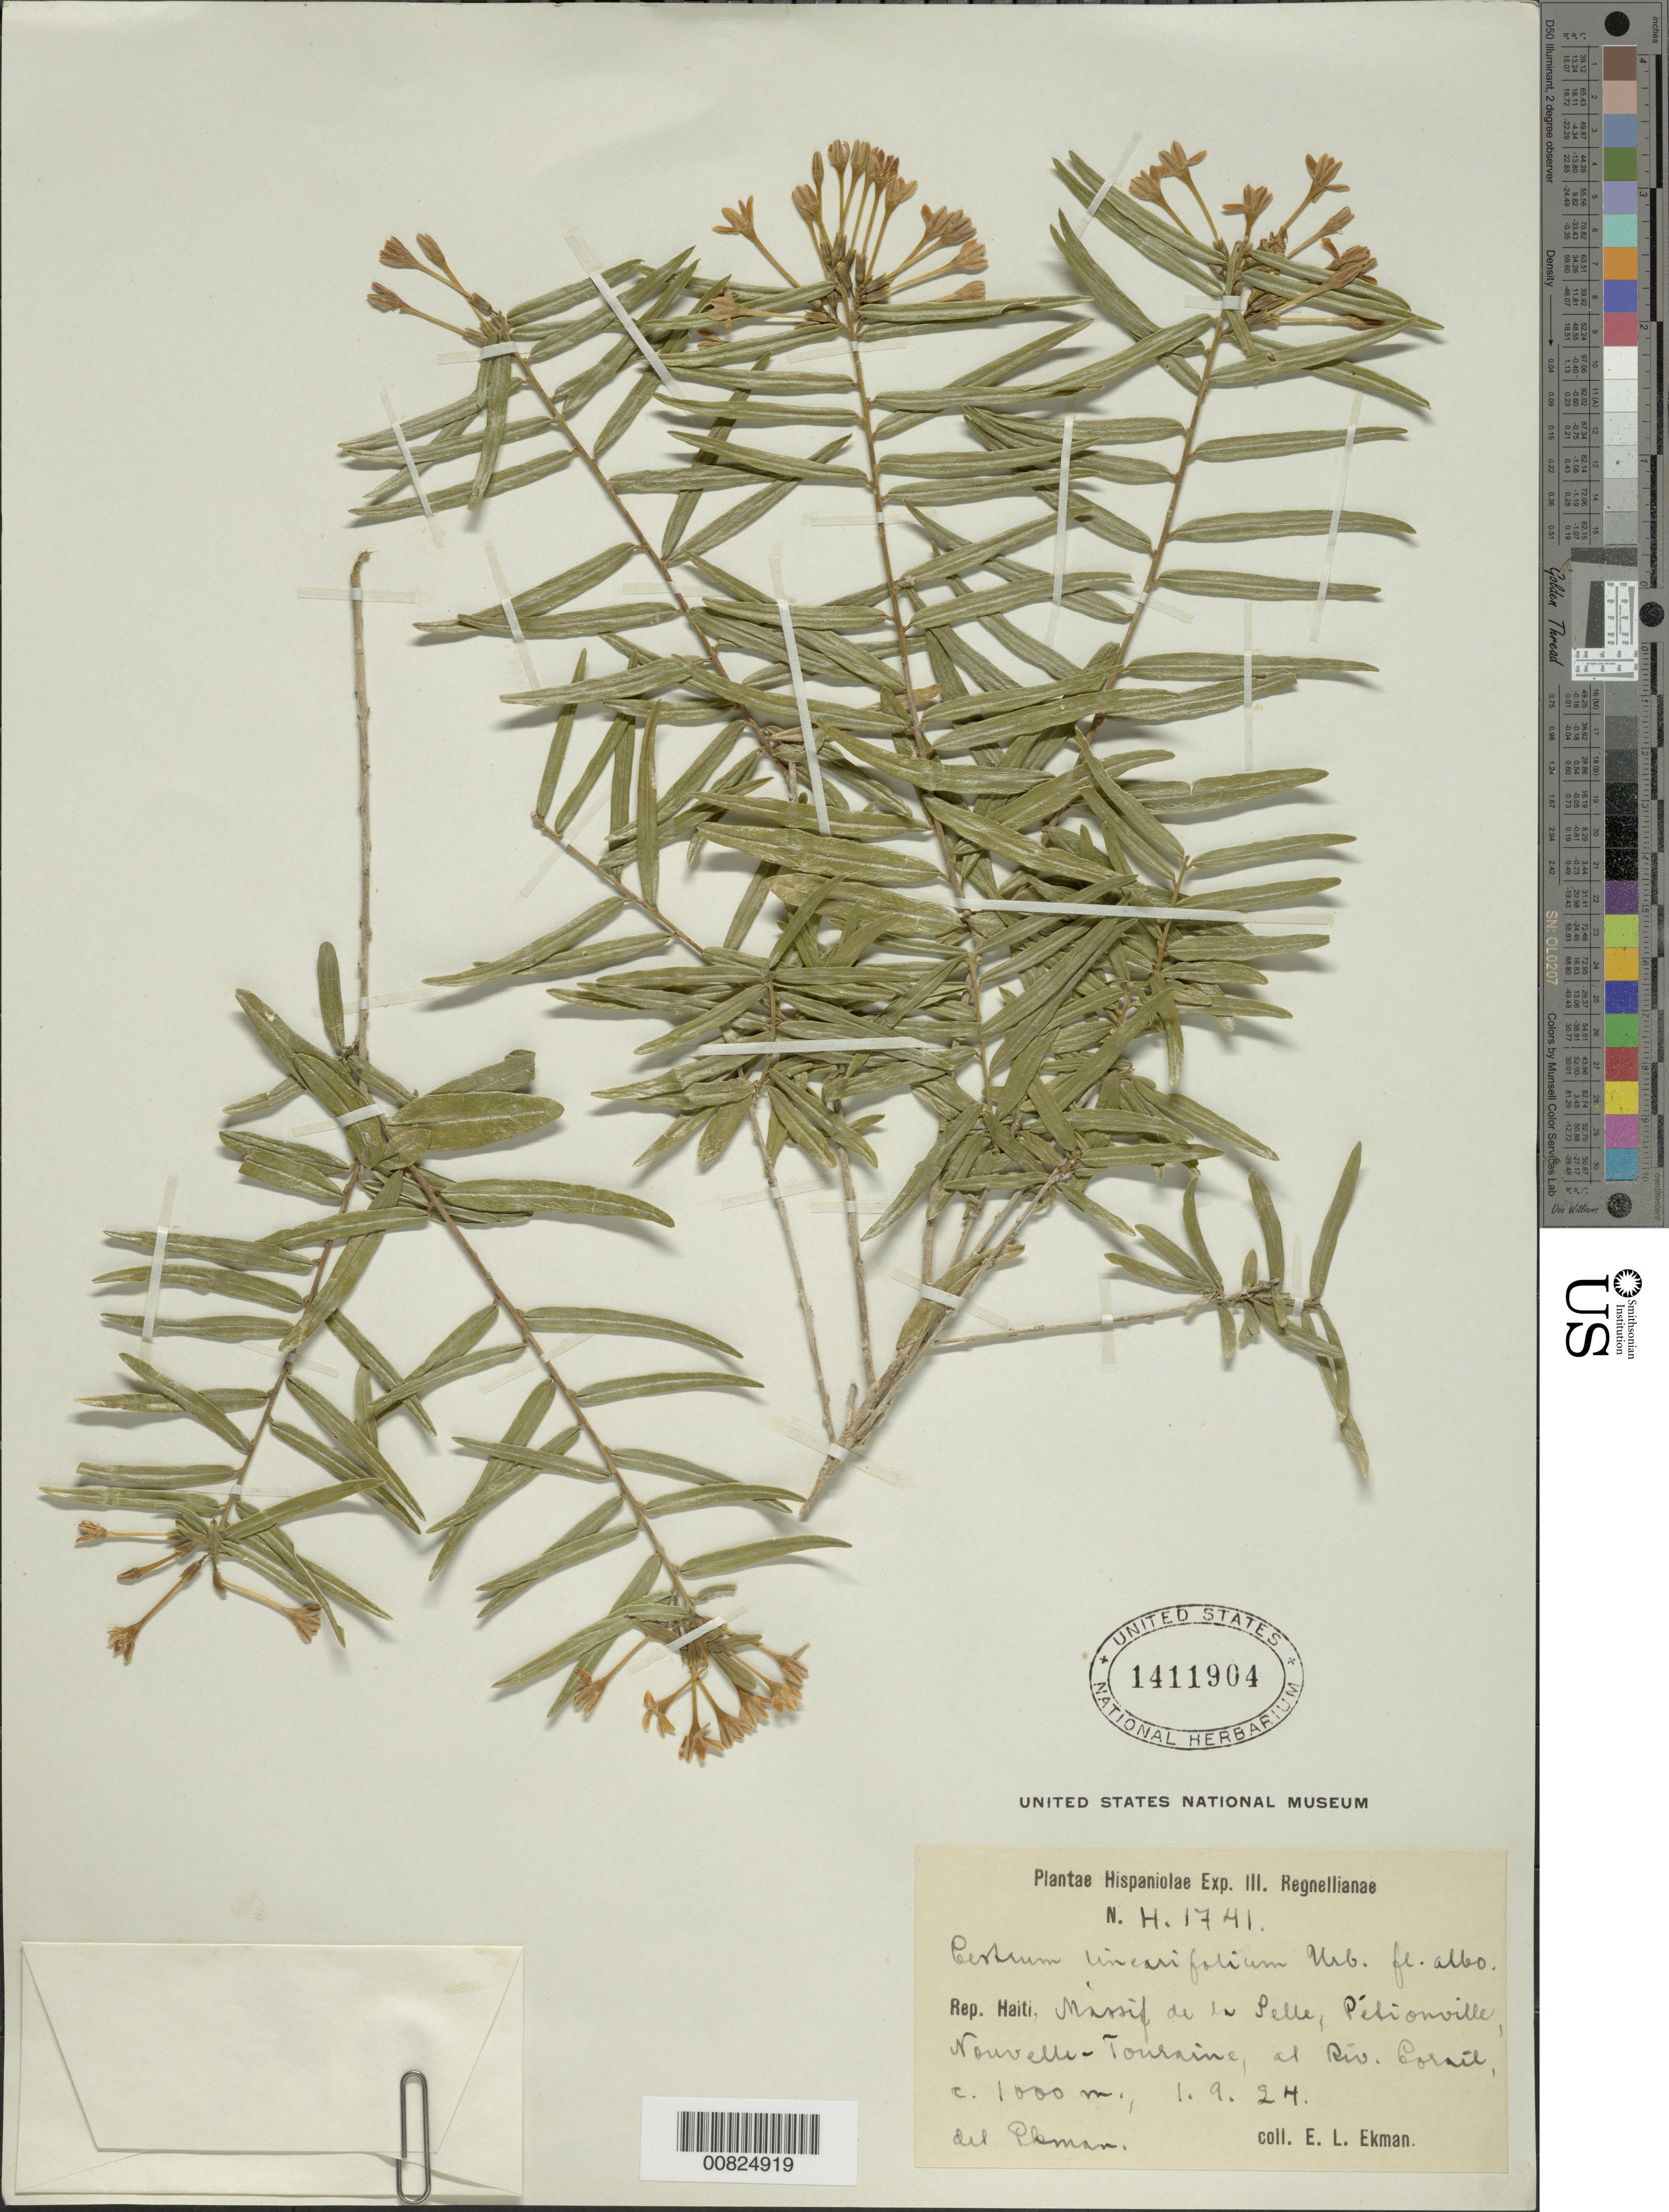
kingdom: Plantae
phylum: Tracheophyta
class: Magnoliopsida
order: Solanales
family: Solanaceae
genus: Cestrum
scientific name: Cestrum linearifolium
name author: Urb.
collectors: E. L. Ekman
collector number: H 1741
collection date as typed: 01 Sep 1924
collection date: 1924-09-01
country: Haiti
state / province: Nord-Ouest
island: Hispaniola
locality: Massif de la Selle, Pétionville, Nouvelle-Touraine, al Riv. Coraíl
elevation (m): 1000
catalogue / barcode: US 1411904